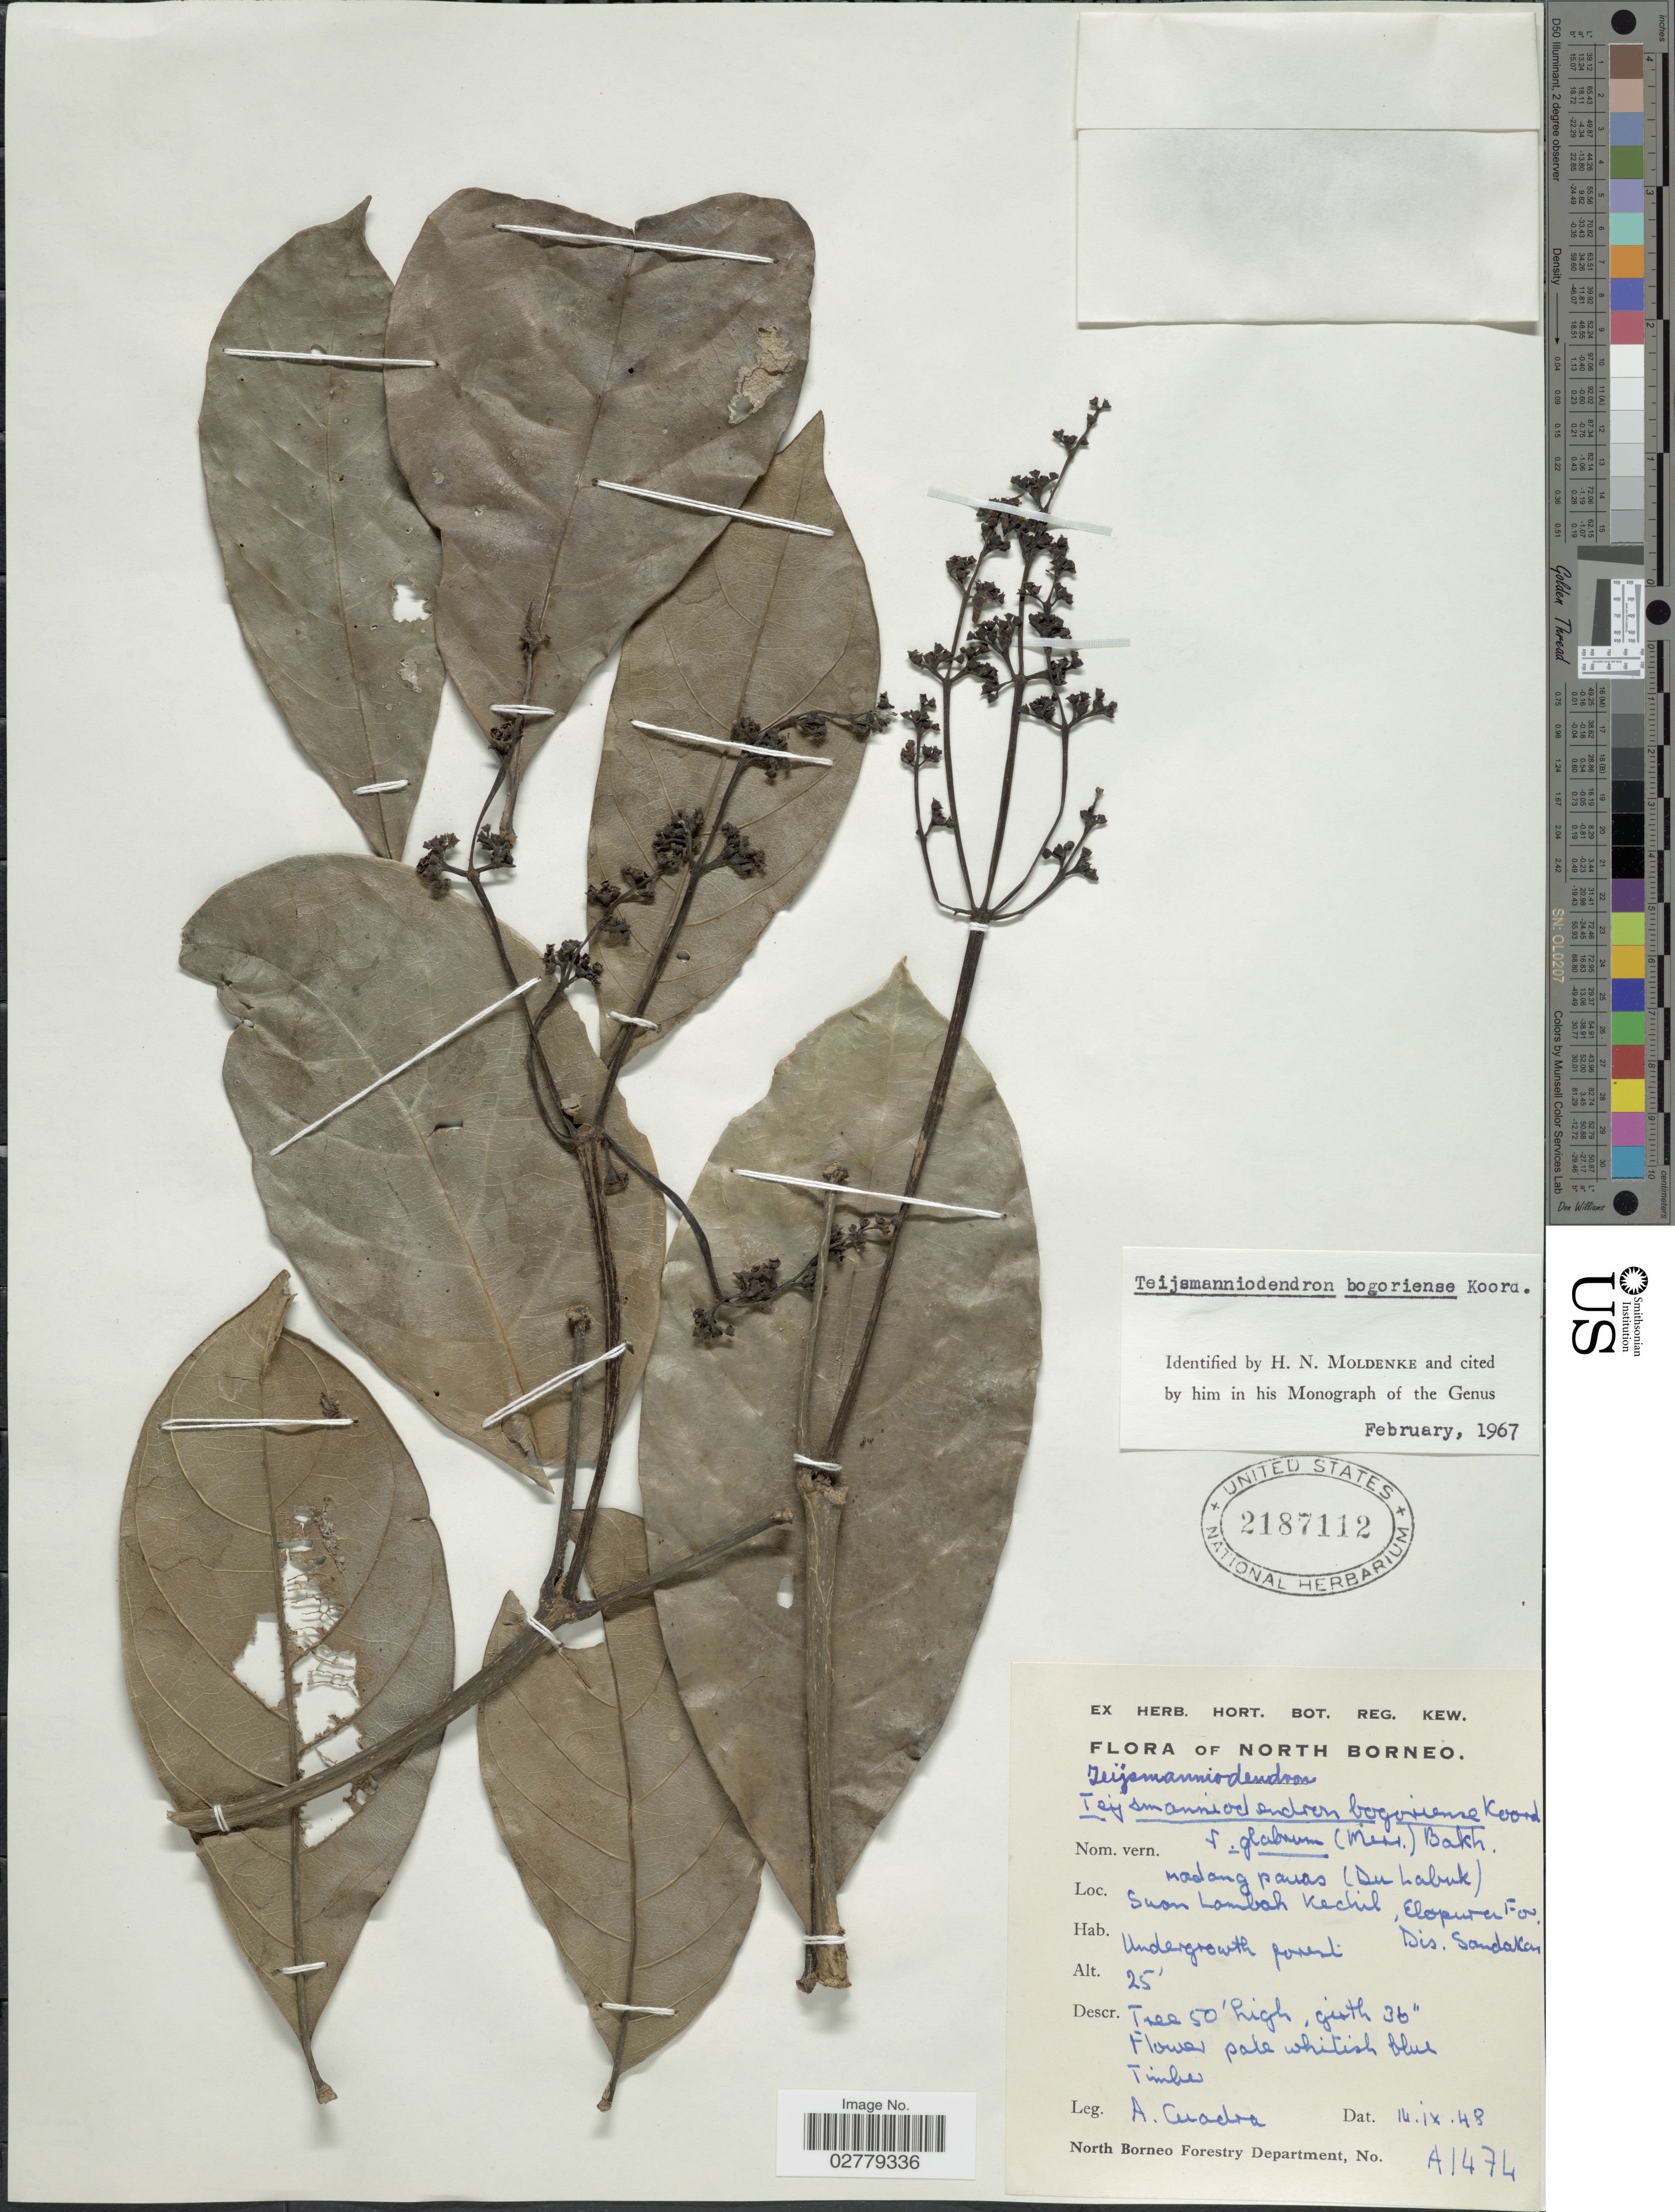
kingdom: Plantae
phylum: Tracheophyta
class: Magnoliopsida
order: Lamiales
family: Lamiaceae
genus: Teijsmanniodendron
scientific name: Teijsmanniodendron bogoriense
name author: Koord.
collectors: A. Cuadra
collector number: A1474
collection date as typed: Transcribed d/m/y: 14/9/48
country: Malaysia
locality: North Borneo. Suan Lambah Kechil, Elopura For Dis. Sandakan.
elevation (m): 8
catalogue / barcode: US 2187112